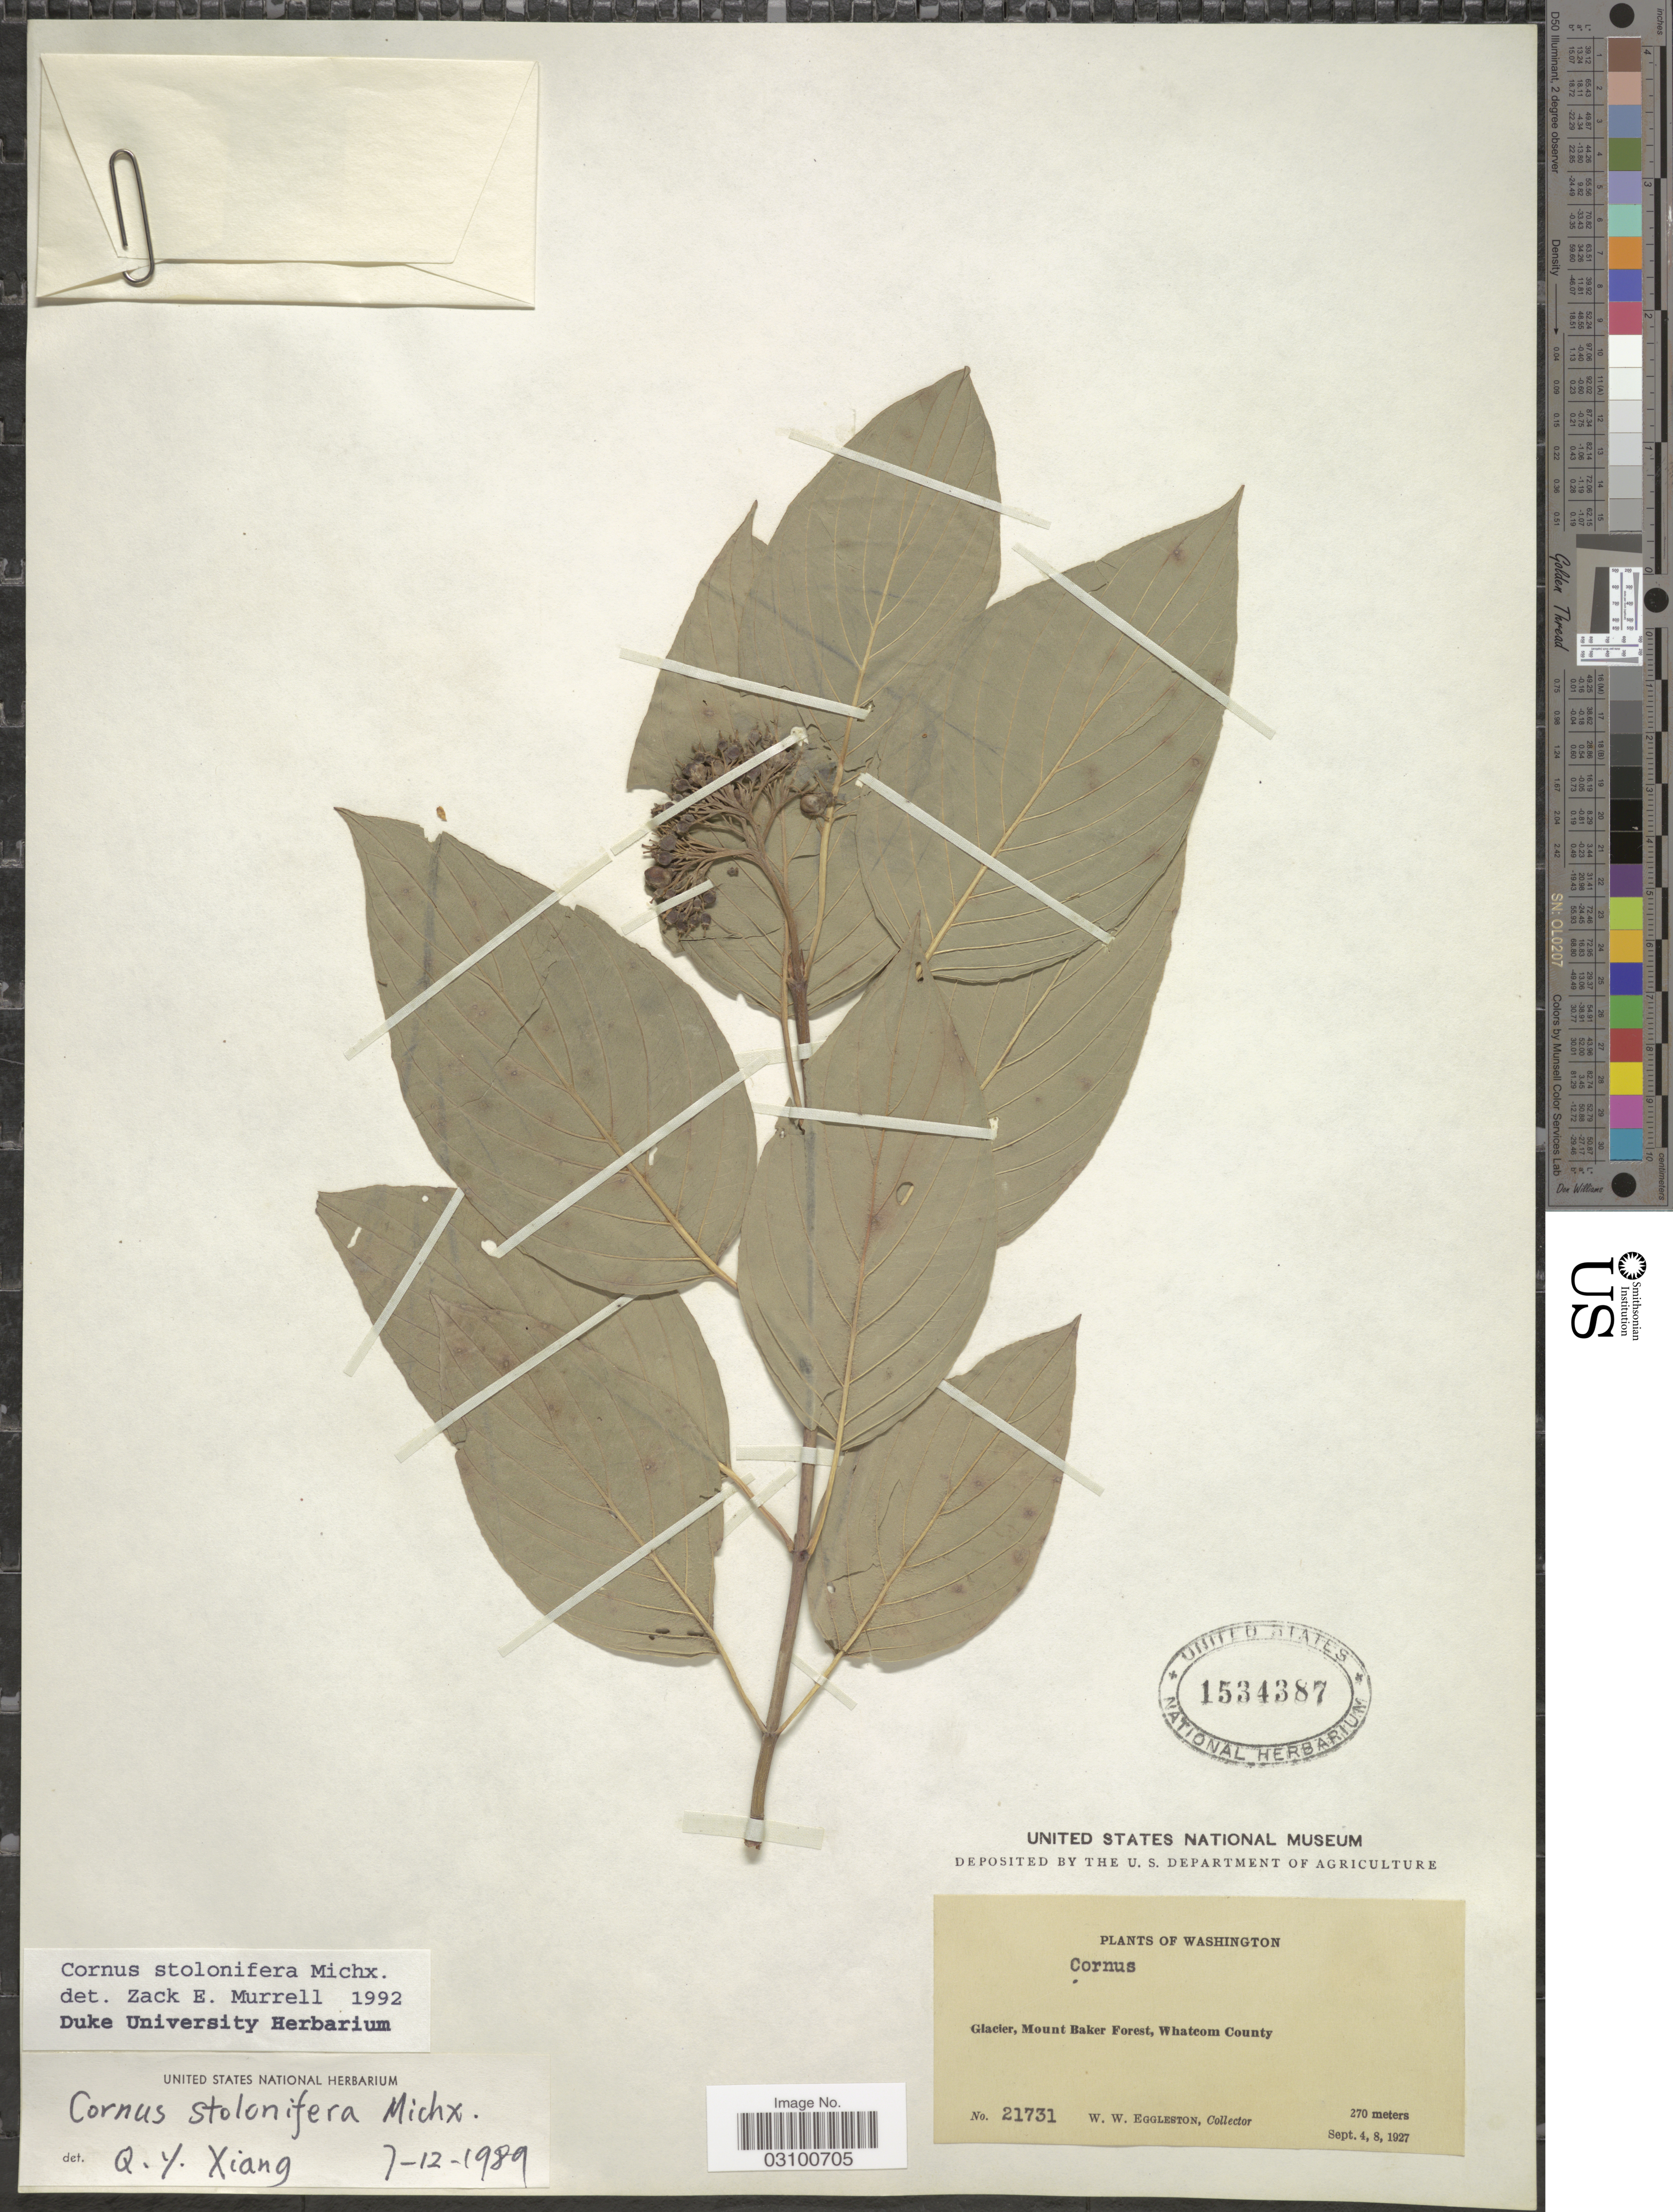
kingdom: Plantae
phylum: Tracheophyta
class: Magnoliopsida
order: Cornales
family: Cornaceae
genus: Cornus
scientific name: Cornus sericea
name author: L.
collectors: W. W. Eggleston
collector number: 21731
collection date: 1927-09-04/1927-09-08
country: United States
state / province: Washington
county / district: Whatcom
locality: Glacier, Mount Baker Forest, Whatcom County.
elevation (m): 270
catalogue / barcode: US 1534387